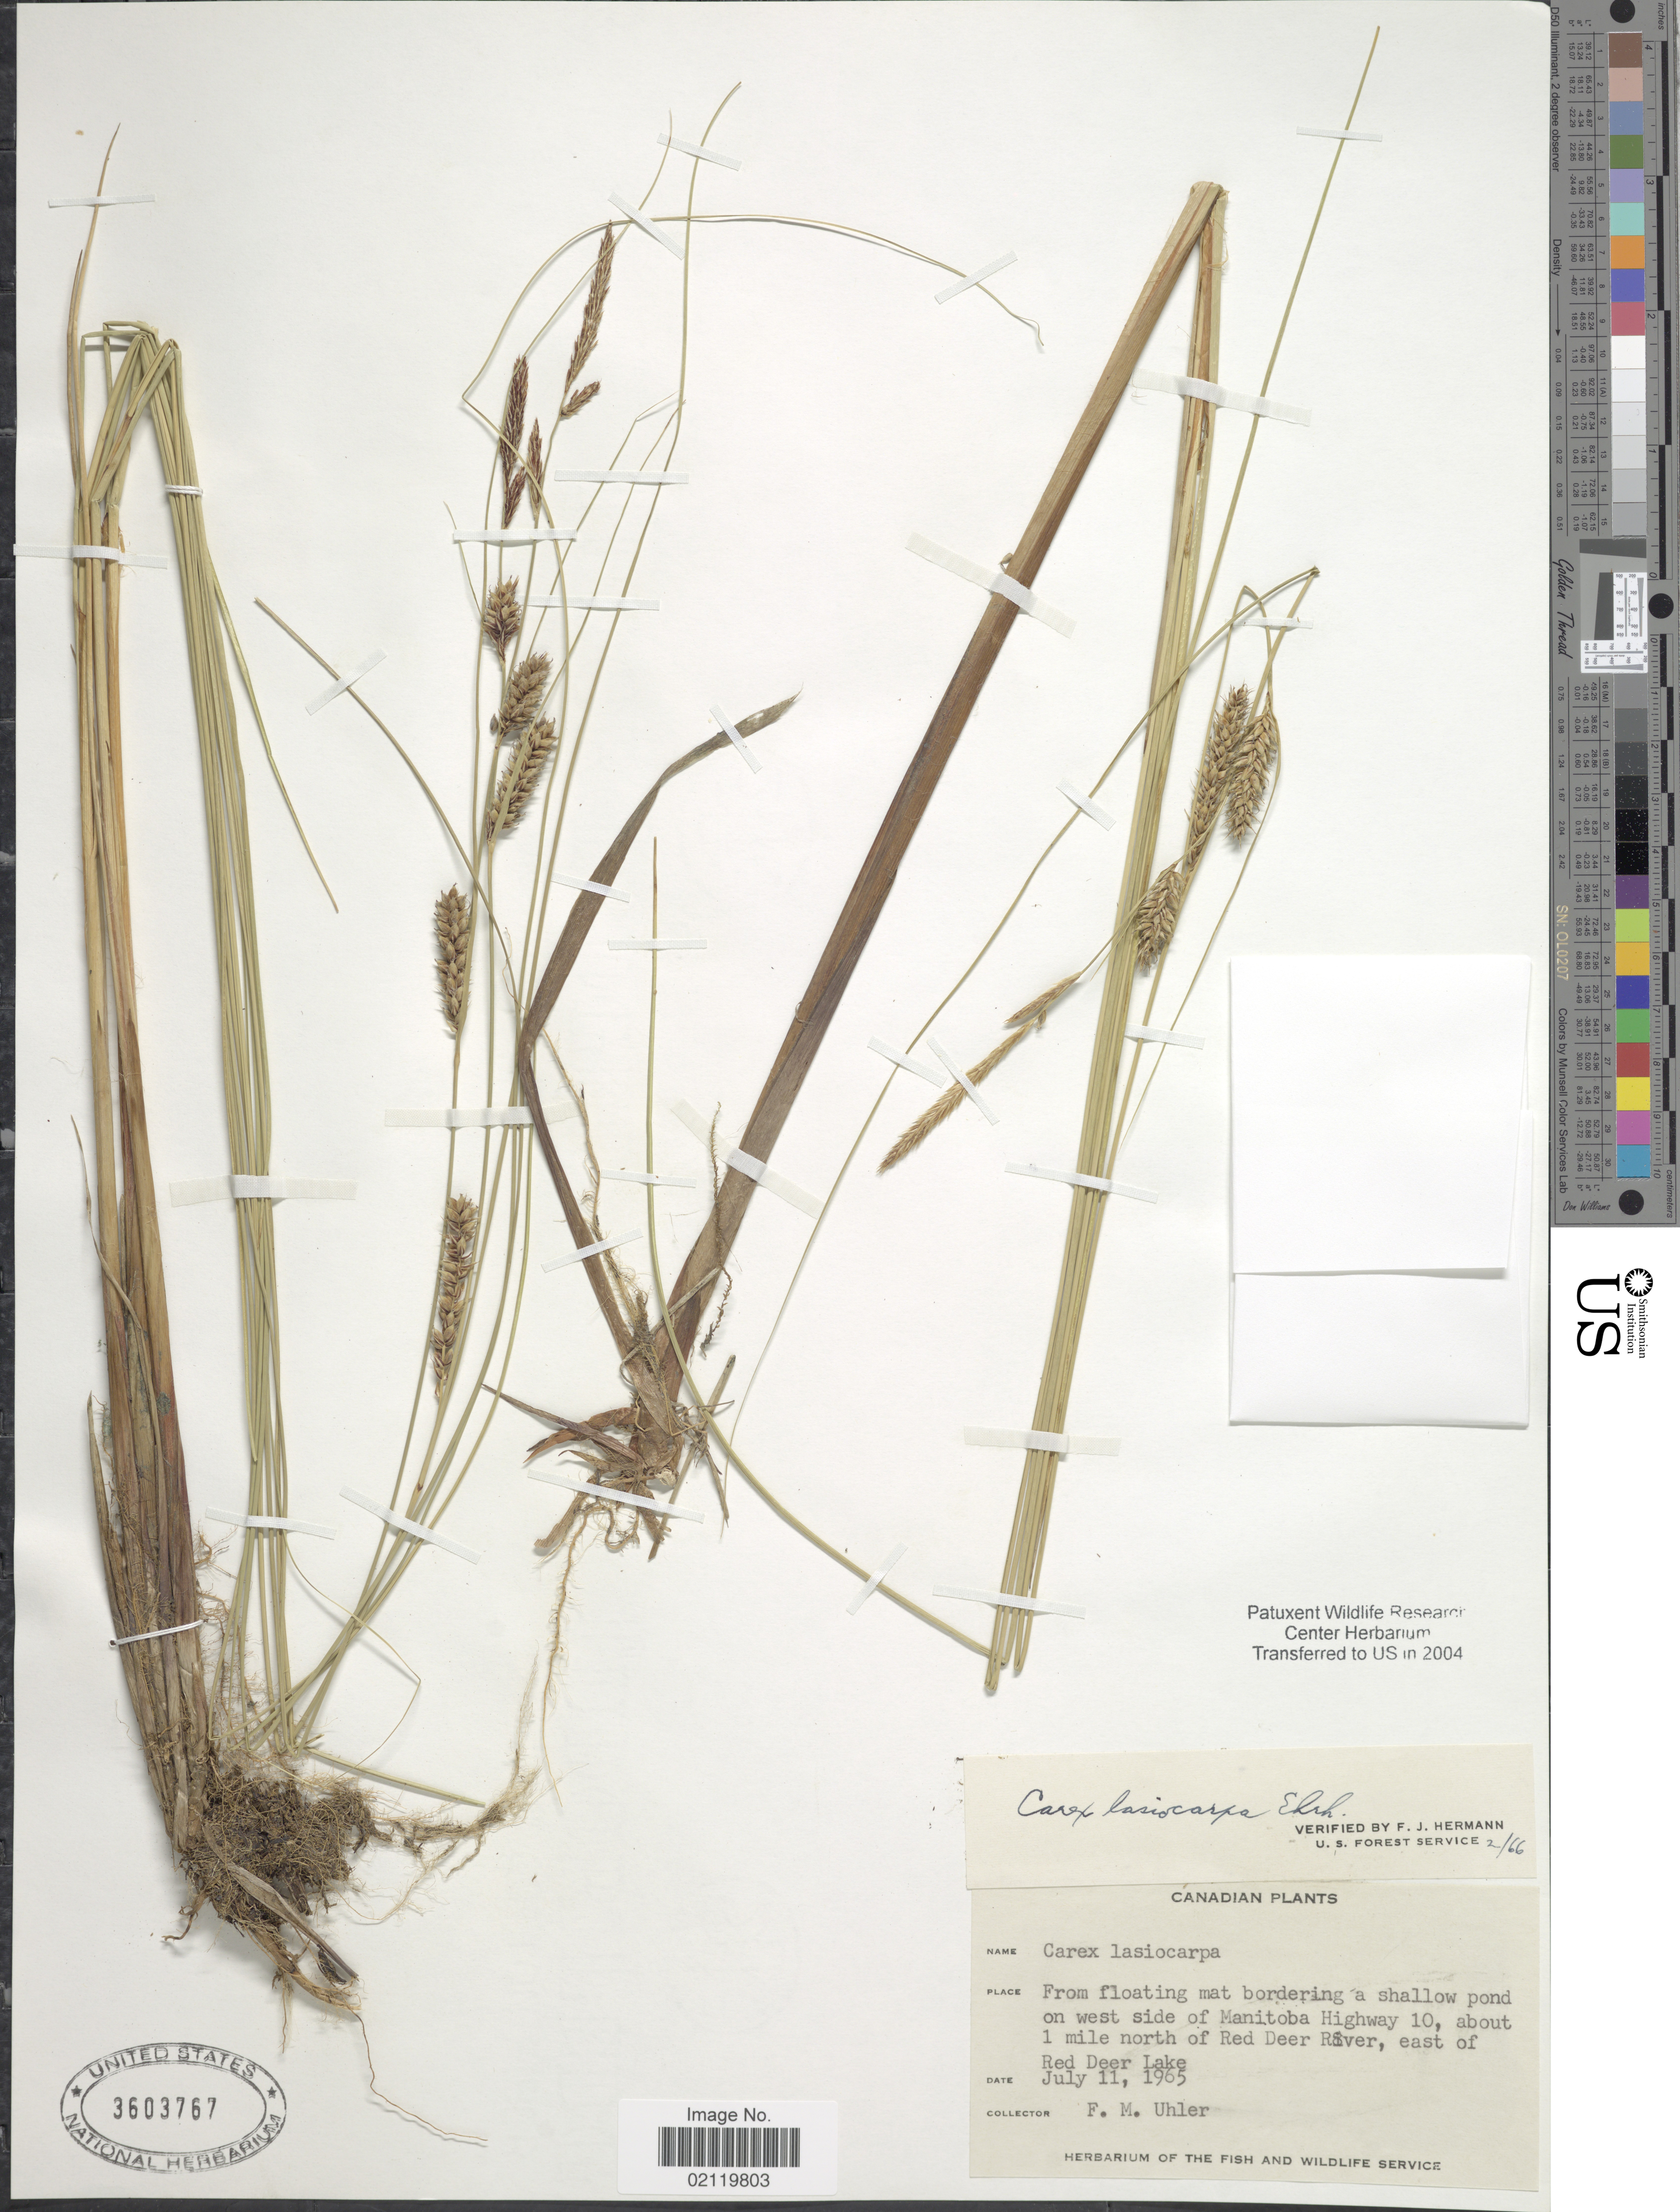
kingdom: Plantae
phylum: Tracheophyta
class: Liliopsida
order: Poales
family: Cyperaceae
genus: Carex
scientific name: Carex lasiocarpa var. americana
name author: Fernald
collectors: F. M. Uhler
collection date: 1965-07-11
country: Canada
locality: From floating mat bordering a shallow pond on west side of Manitoba Highway 10, about 1 mile north of Red Deer River, east of Red Deer Lake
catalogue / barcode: US 3603767